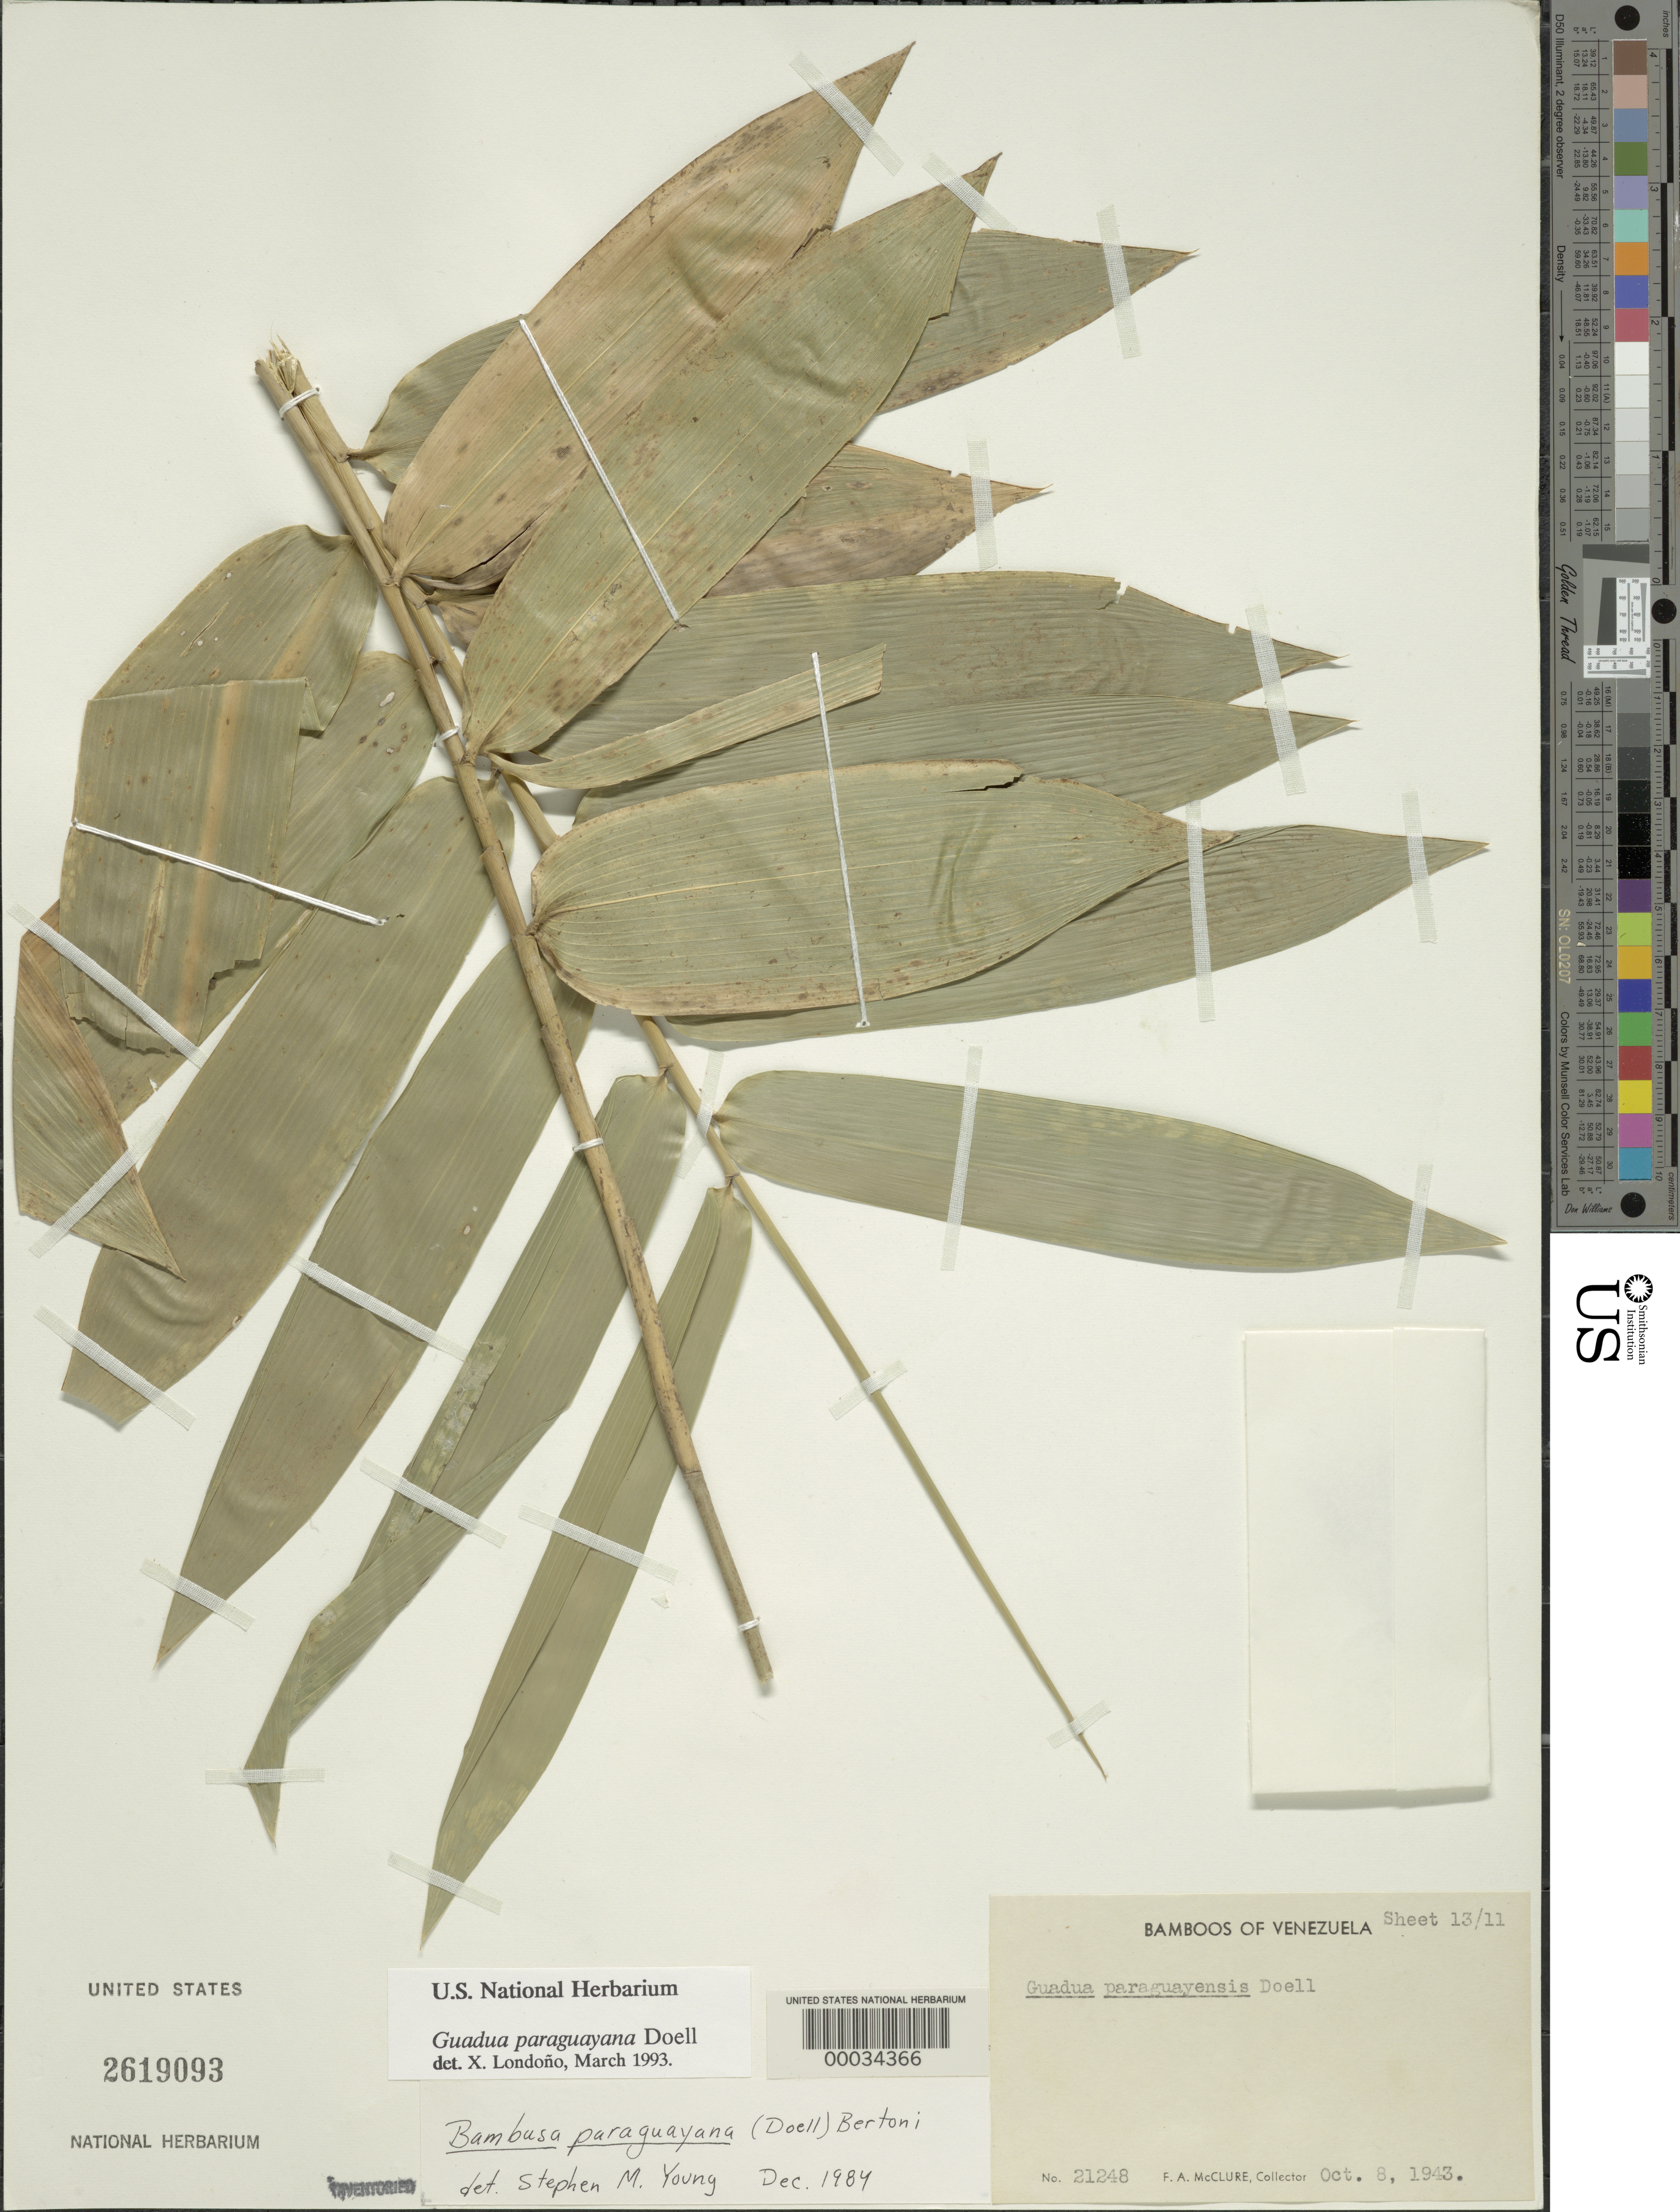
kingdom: Plantae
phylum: Tracheophyta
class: Liliopsida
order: Poales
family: Poaceae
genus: Guadua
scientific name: Guadua paraguayana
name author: Döll in Mart.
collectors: F. A. McClure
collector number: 21248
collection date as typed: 08 Oct 1943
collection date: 1943-10-08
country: Venezuela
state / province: Distrito Federal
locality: Piedra rajada, ciudad bolivar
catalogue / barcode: US 2619093